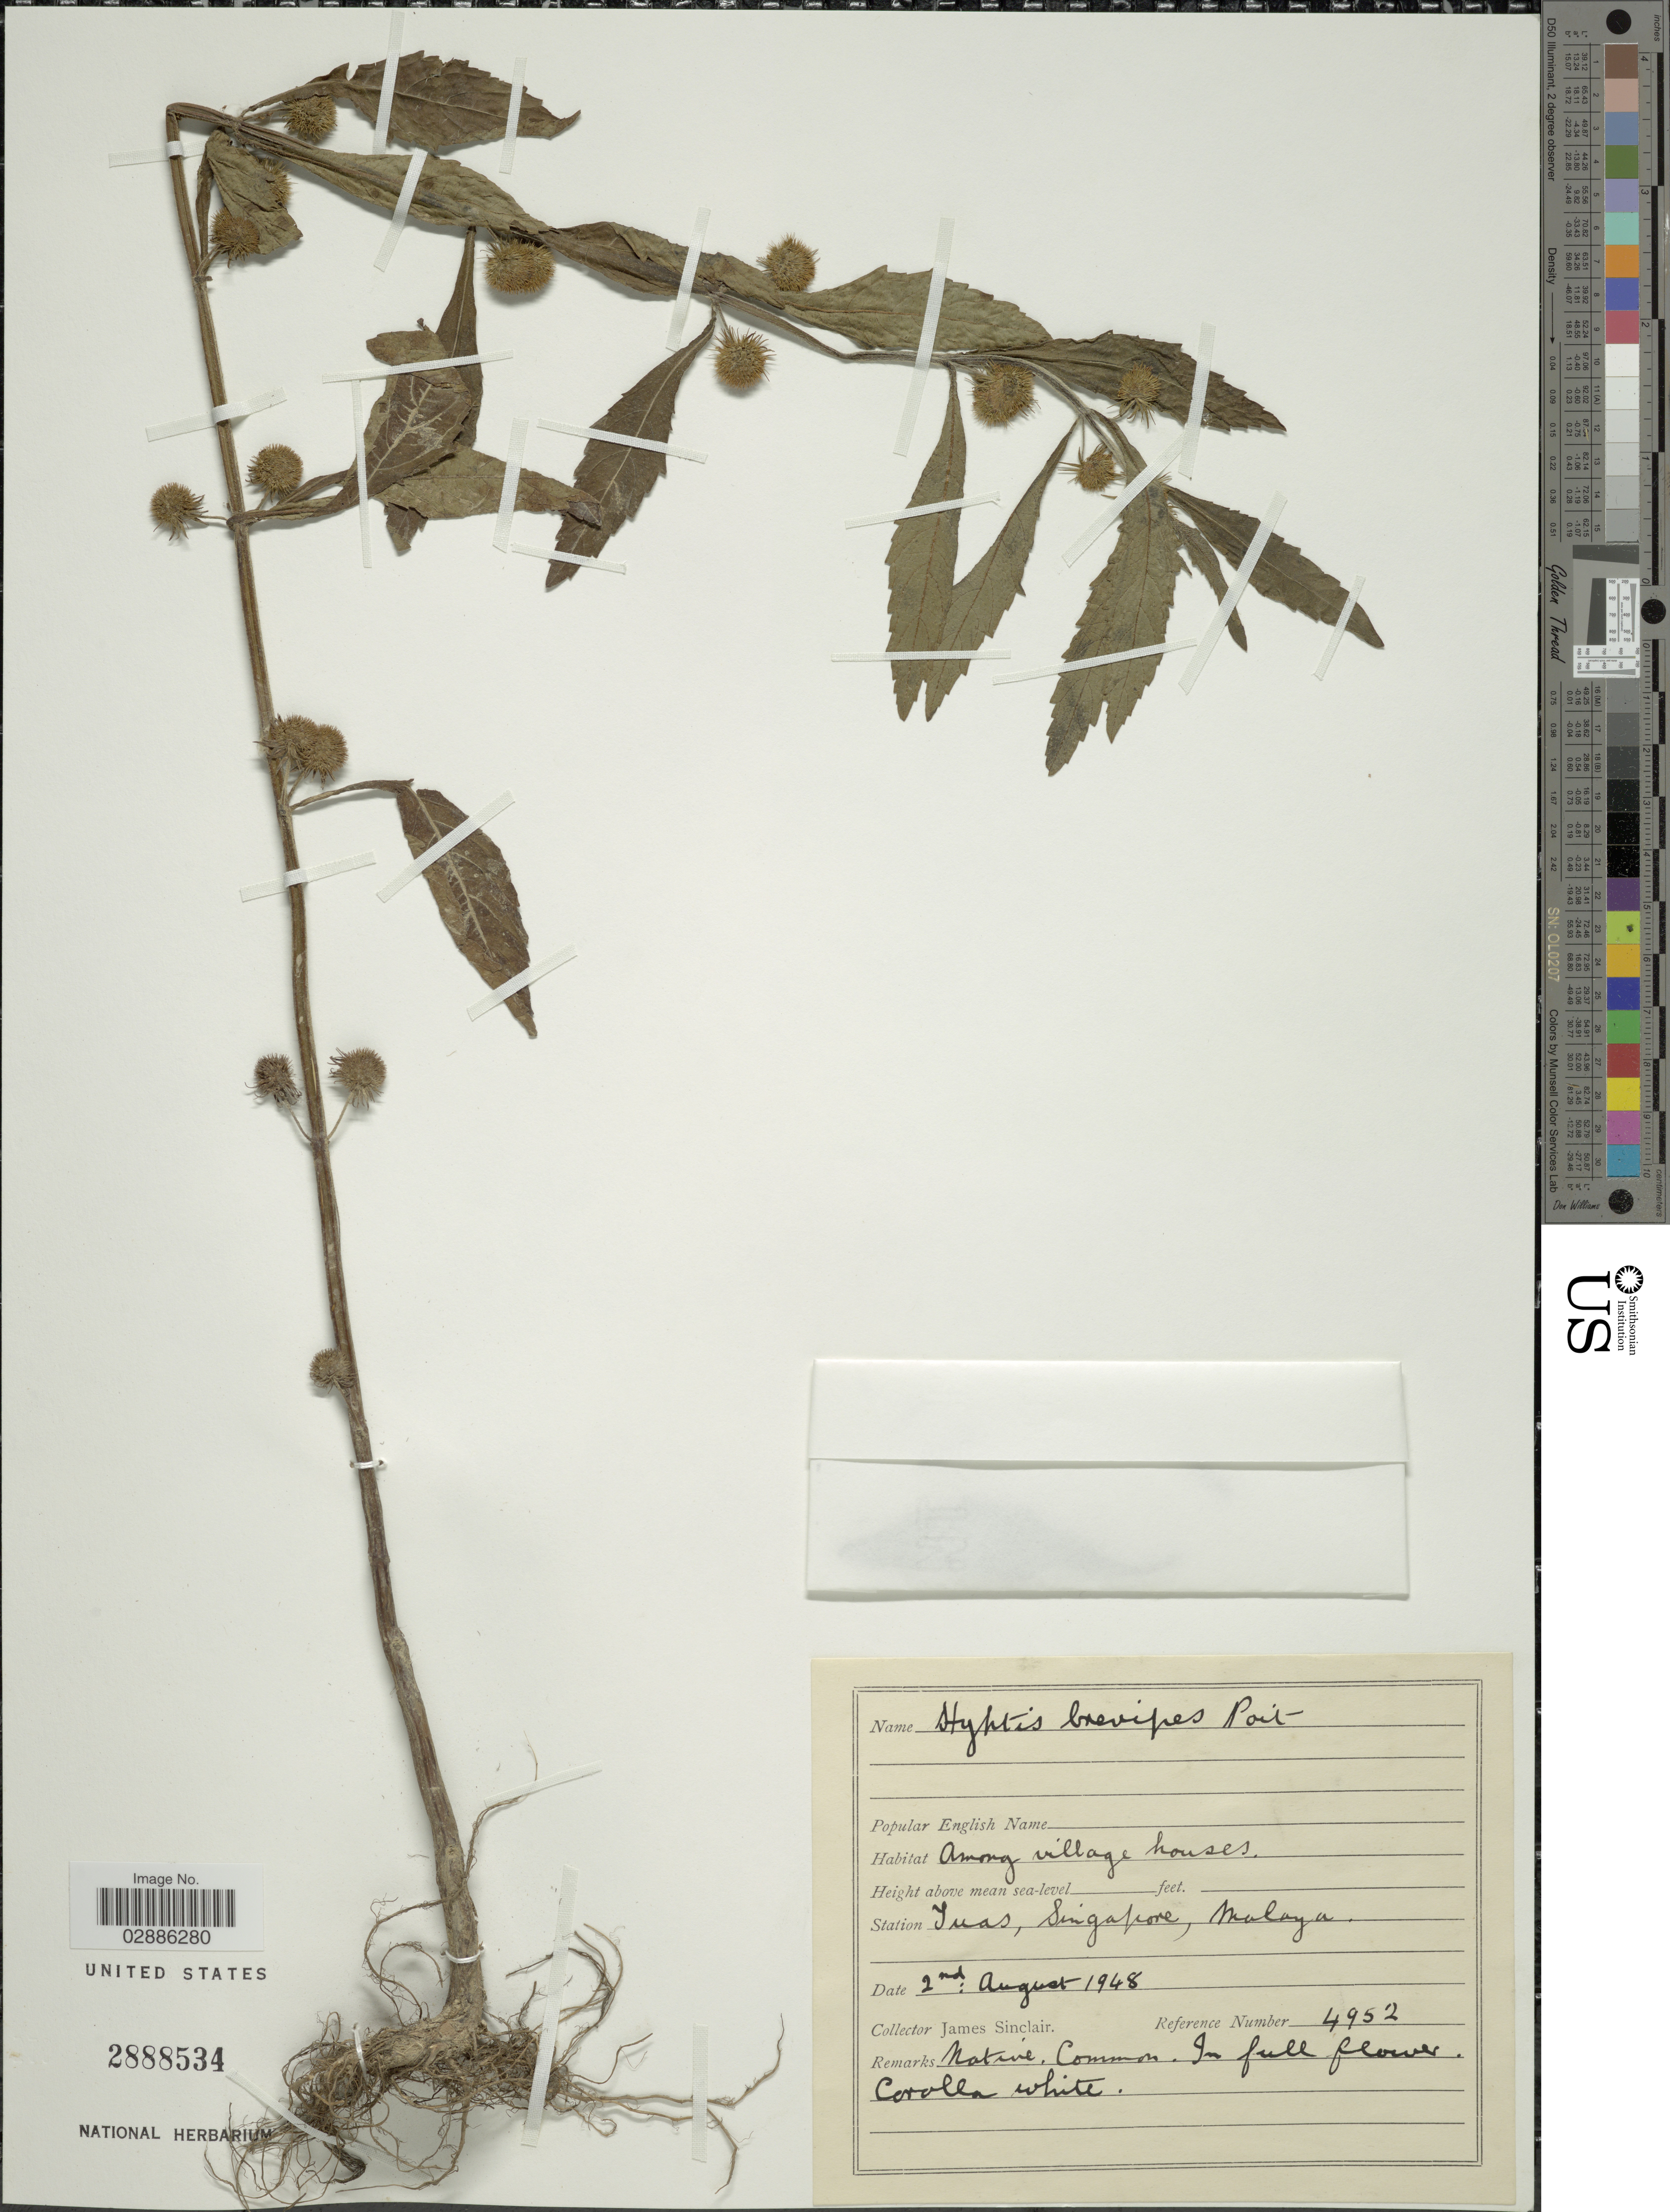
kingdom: Plantae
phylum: Tracheophyta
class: Magnoliopsida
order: Lamiales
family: Lamiaceae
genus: Hyptis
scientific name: Hyptis brevipes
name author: Poit.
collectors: J. Sinclair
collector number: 4952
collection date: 1948-08-02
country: Singapore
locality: Station Tuas, Singapore, Malaya.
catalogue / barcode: US 2888534